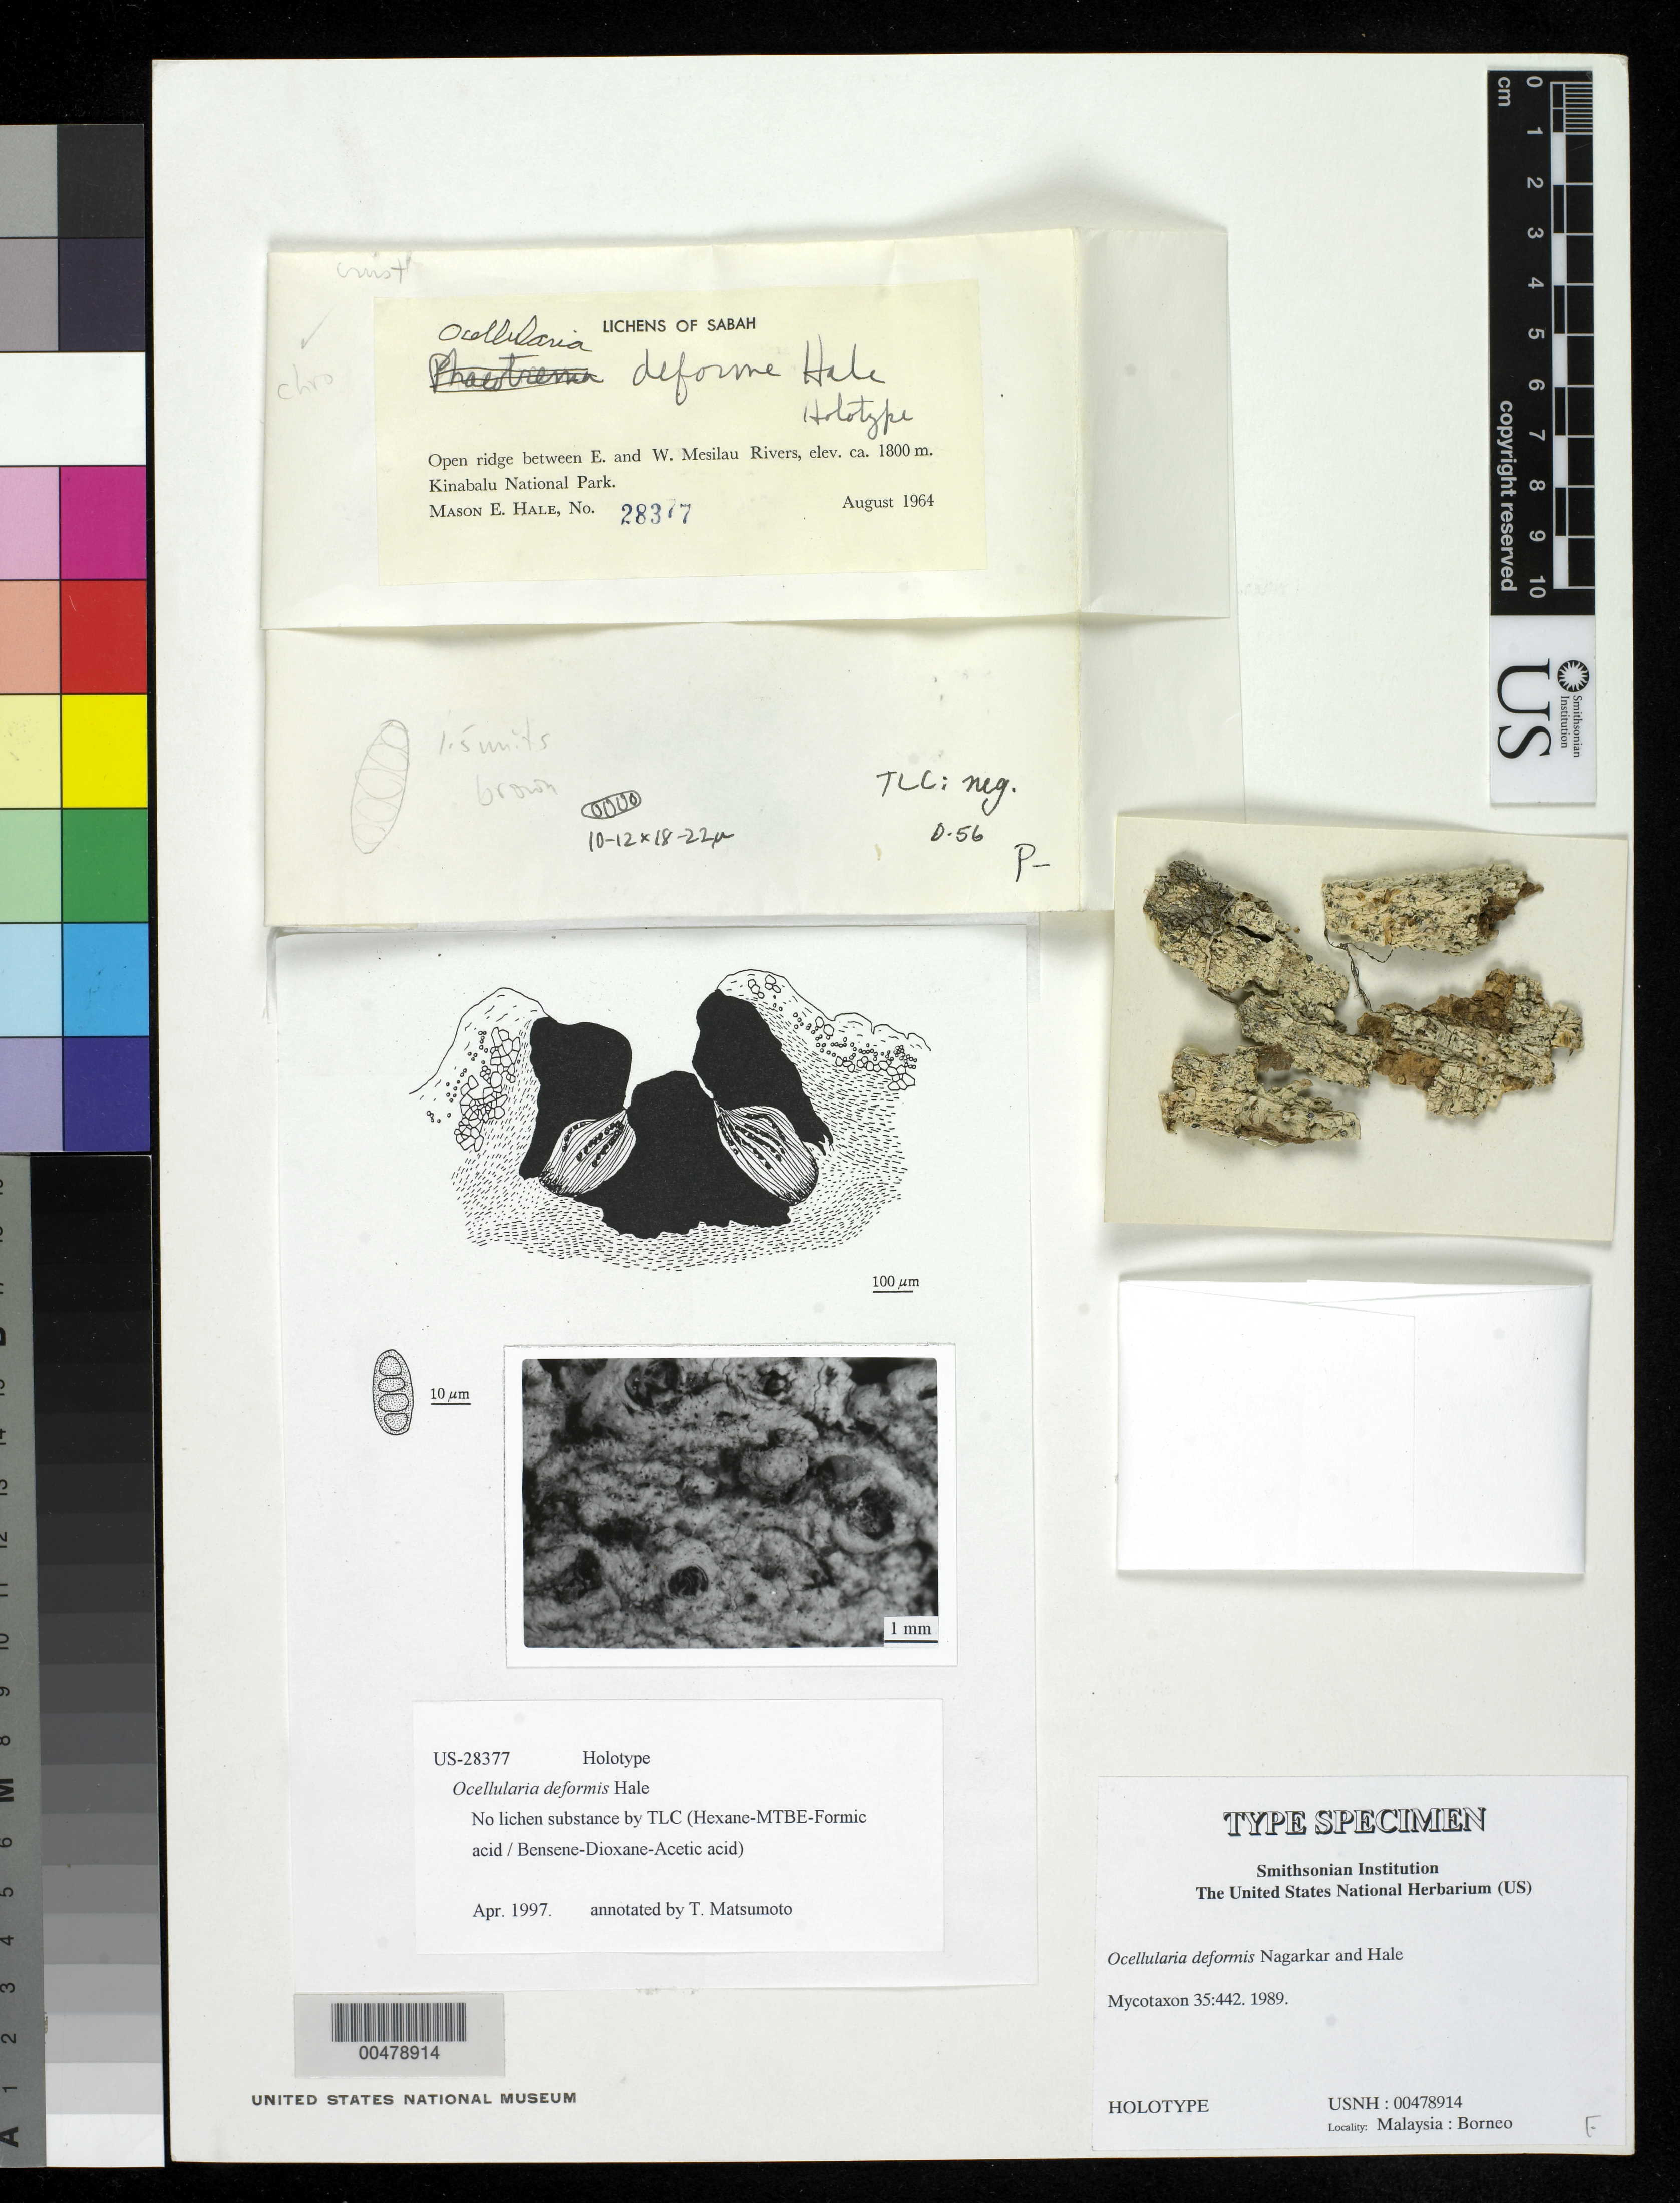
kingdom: Fungi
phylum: Ascomycota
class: Lecanoromycetes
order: Ostropales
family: Graphidaceae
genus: Ocellularia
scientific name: Ocellularia deformis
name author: Nagarkar & Hale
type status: Holotype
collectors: M. Hale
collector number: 28377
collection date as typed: Aug 1964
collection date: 1964-08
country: Malaysia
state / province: Sabah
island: Borneo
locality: Ridge between E & W Mesilu Rivers, Kinabalu National Park.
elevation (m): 1800